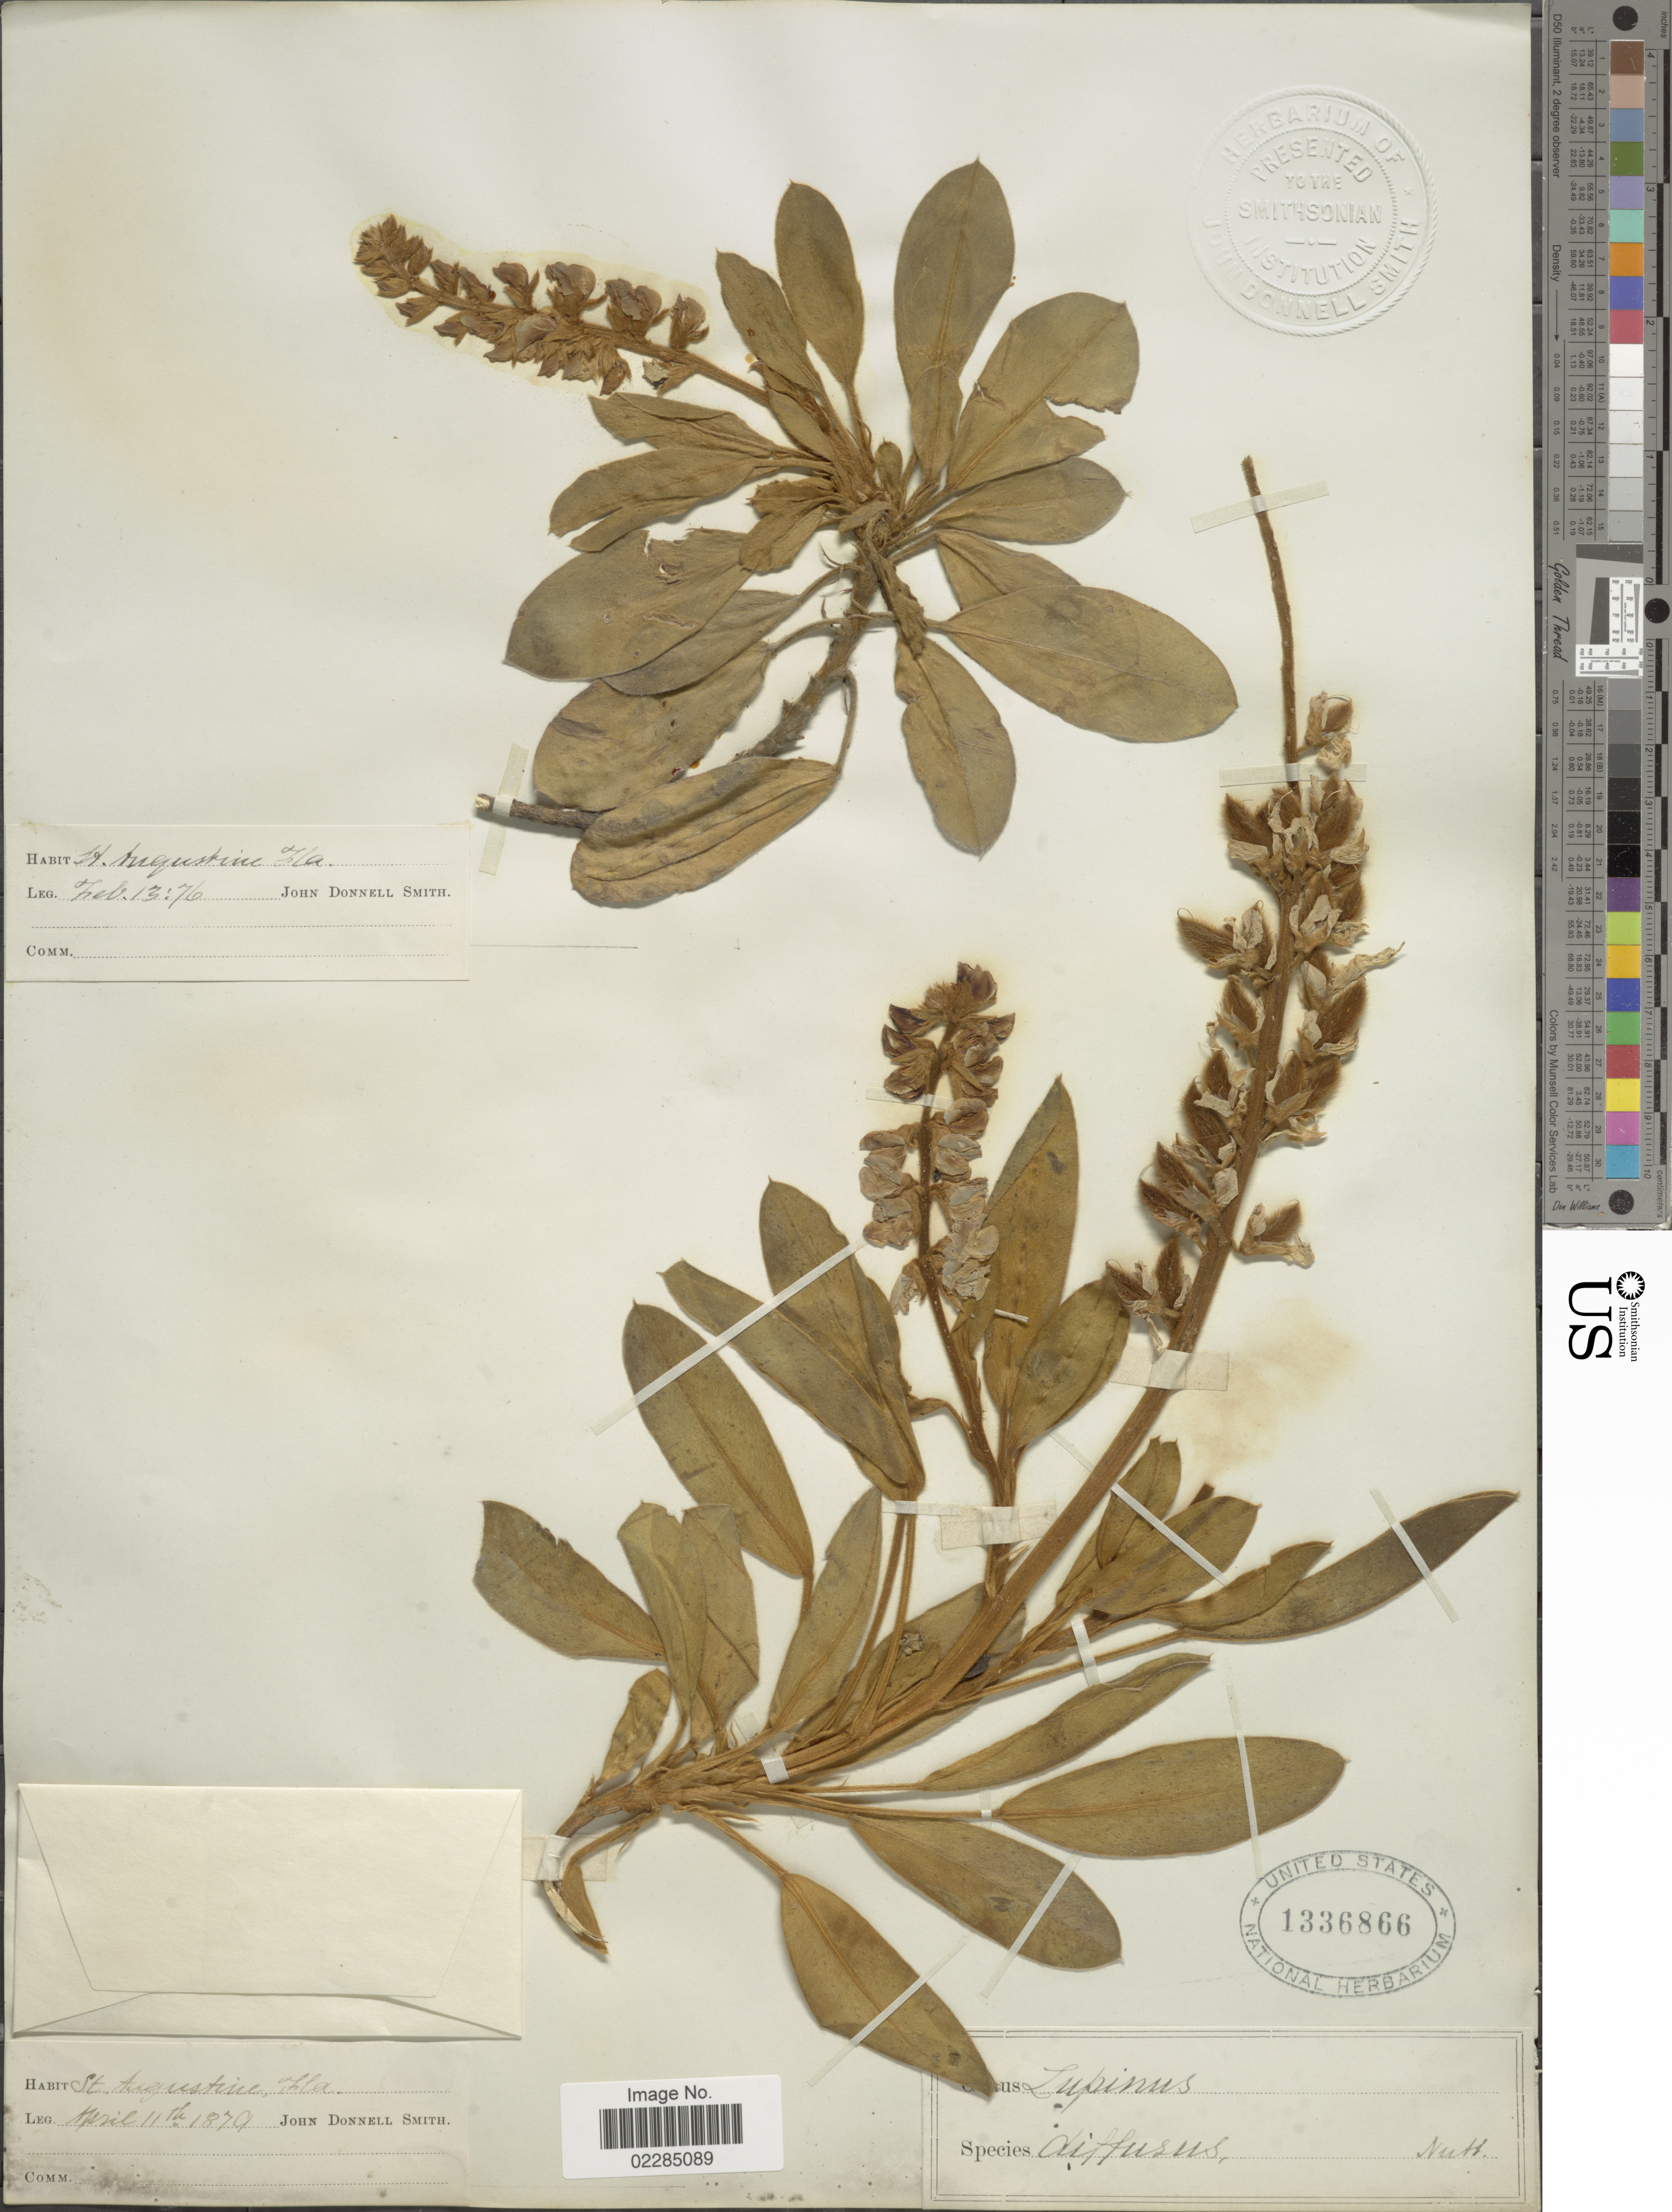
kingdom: Plantae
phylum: Tracheophyta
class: Magnoliopsida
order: Fabales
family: Fabaceae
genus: Lupinus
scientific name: Lupinus diffusus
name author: Nutt.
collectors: J. Donnell Smith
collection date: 1879-04-11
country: United States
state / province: Florida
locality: St. Augustine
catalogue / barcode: US 1336866-2